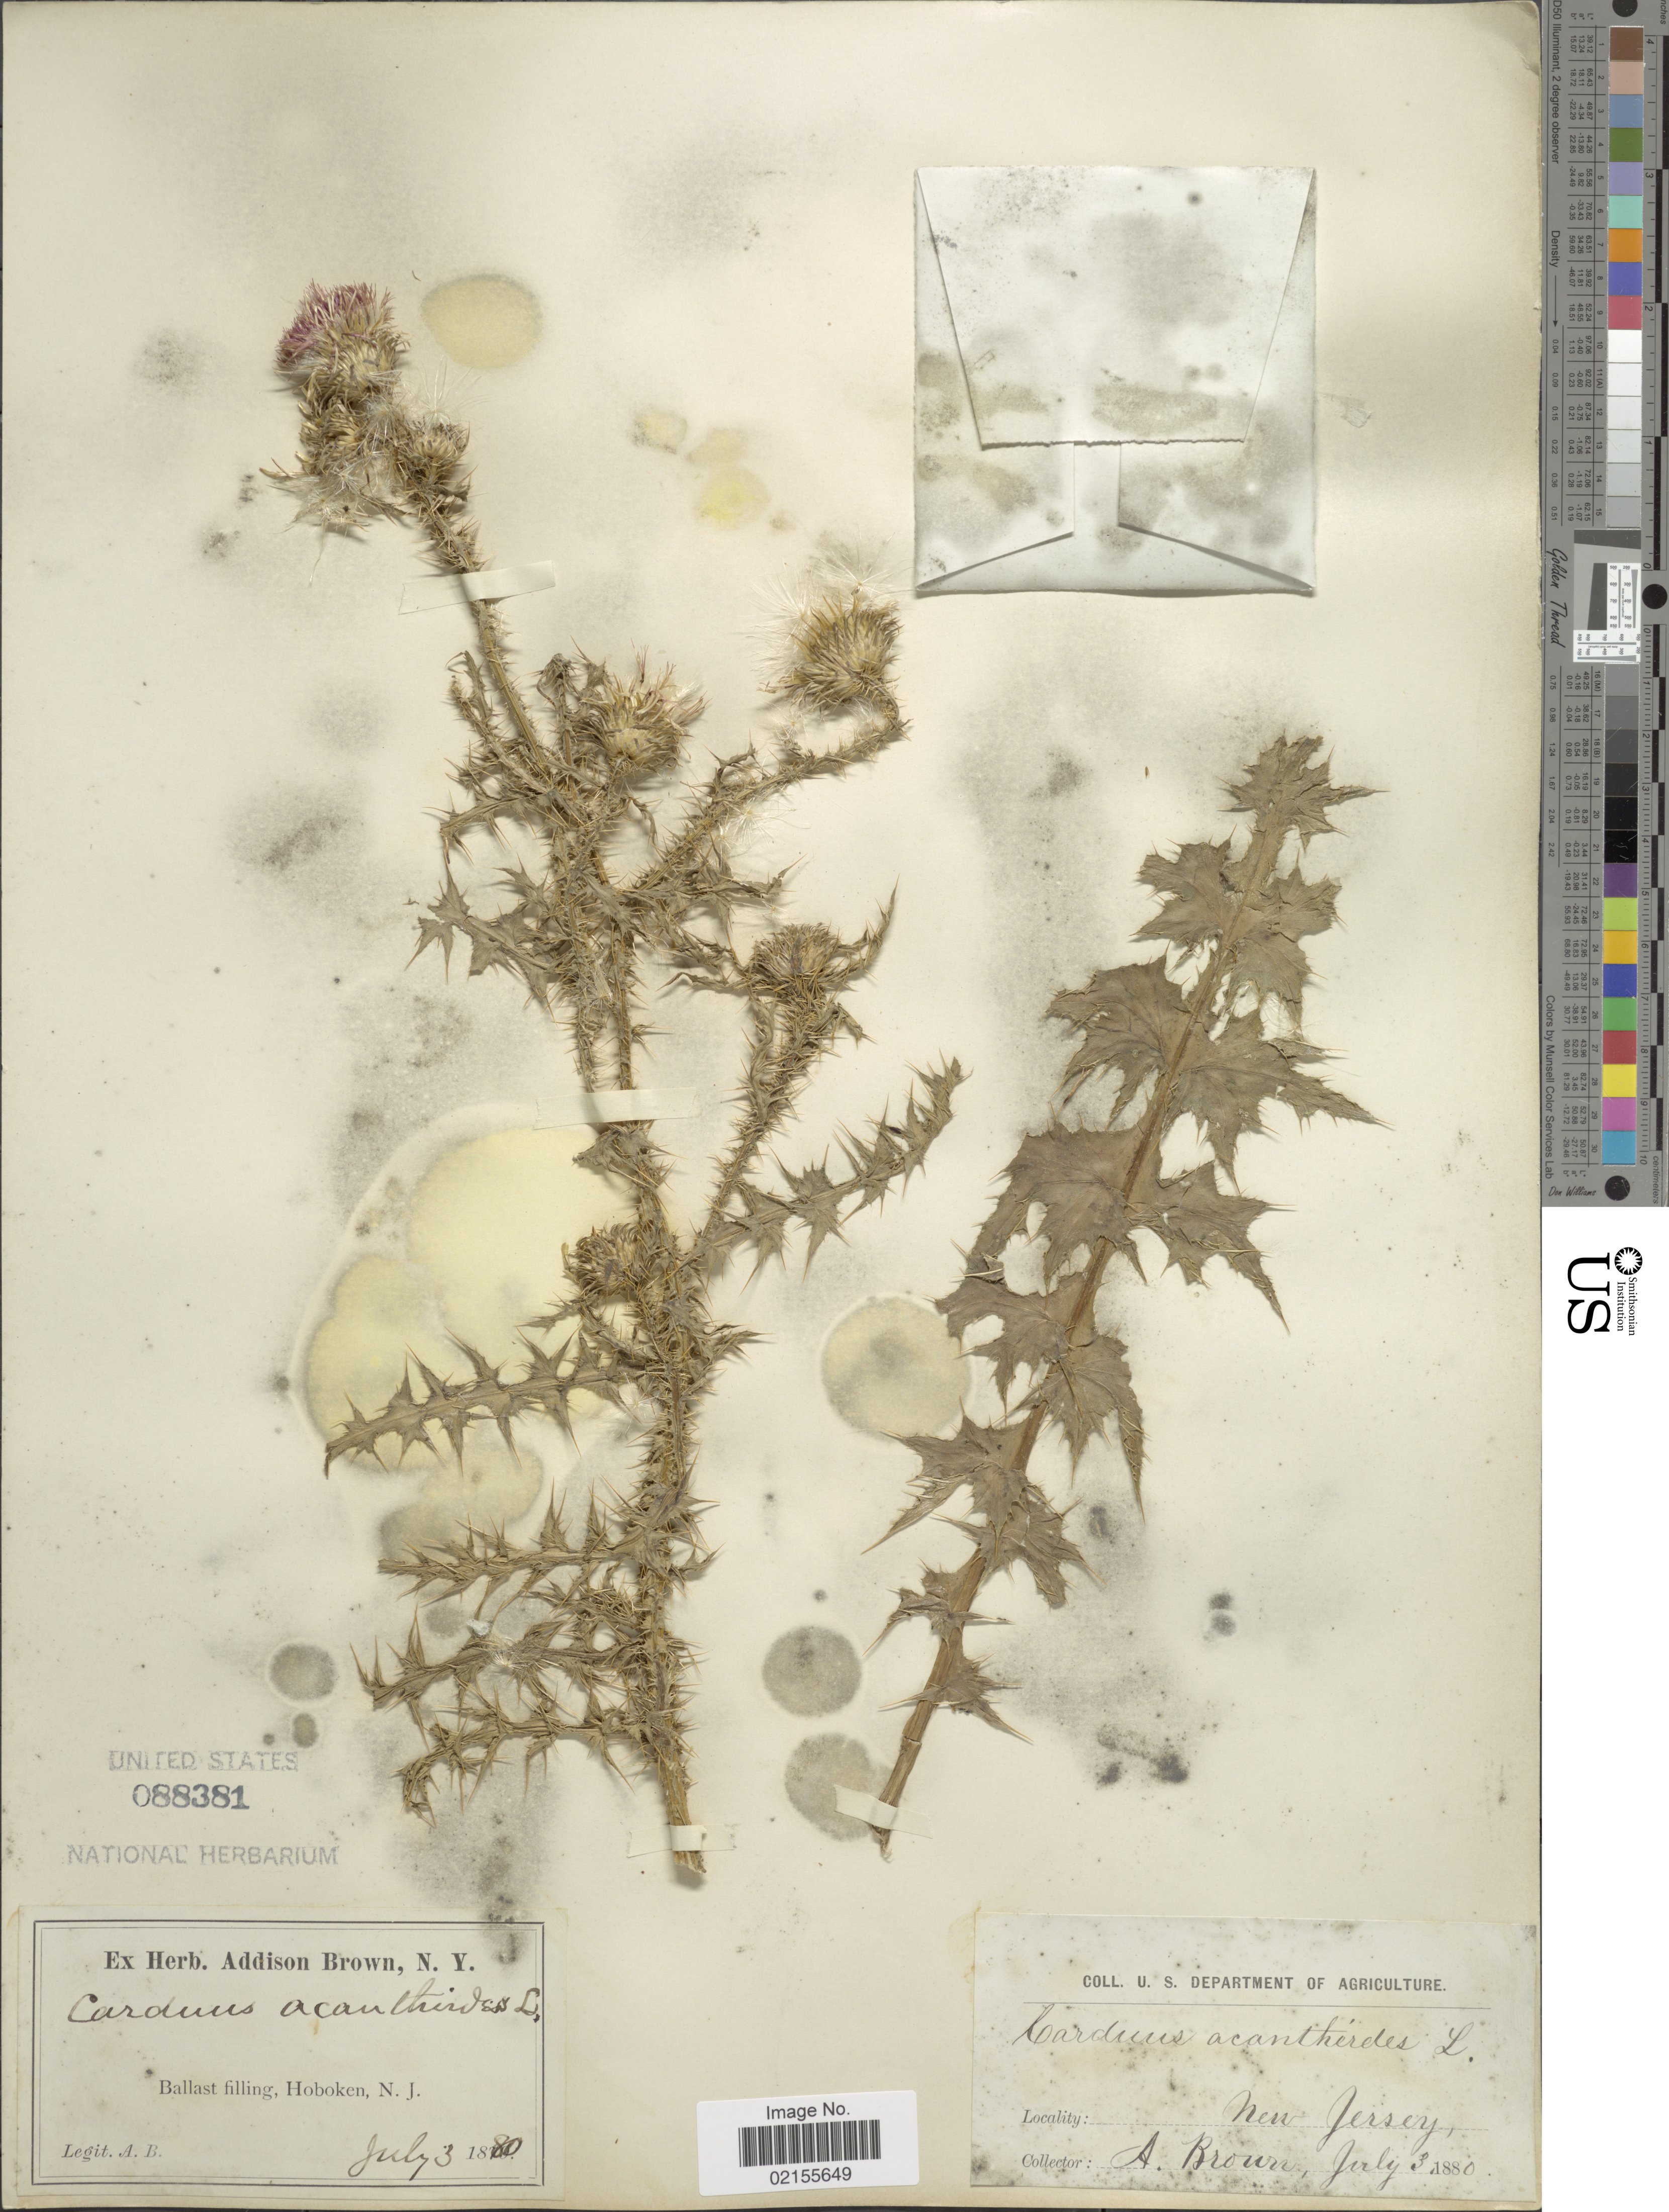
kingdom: Plantae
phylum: Tracheophyta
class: Magnoliopsida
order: Asterales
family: Asteraceae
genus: Carduus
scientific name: Carduus acanthoides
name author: L.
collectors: A. Brown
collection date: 1880-07-03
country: United States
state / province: New Jersey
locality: Ballast filling, Hoboken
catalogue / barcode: US 88381